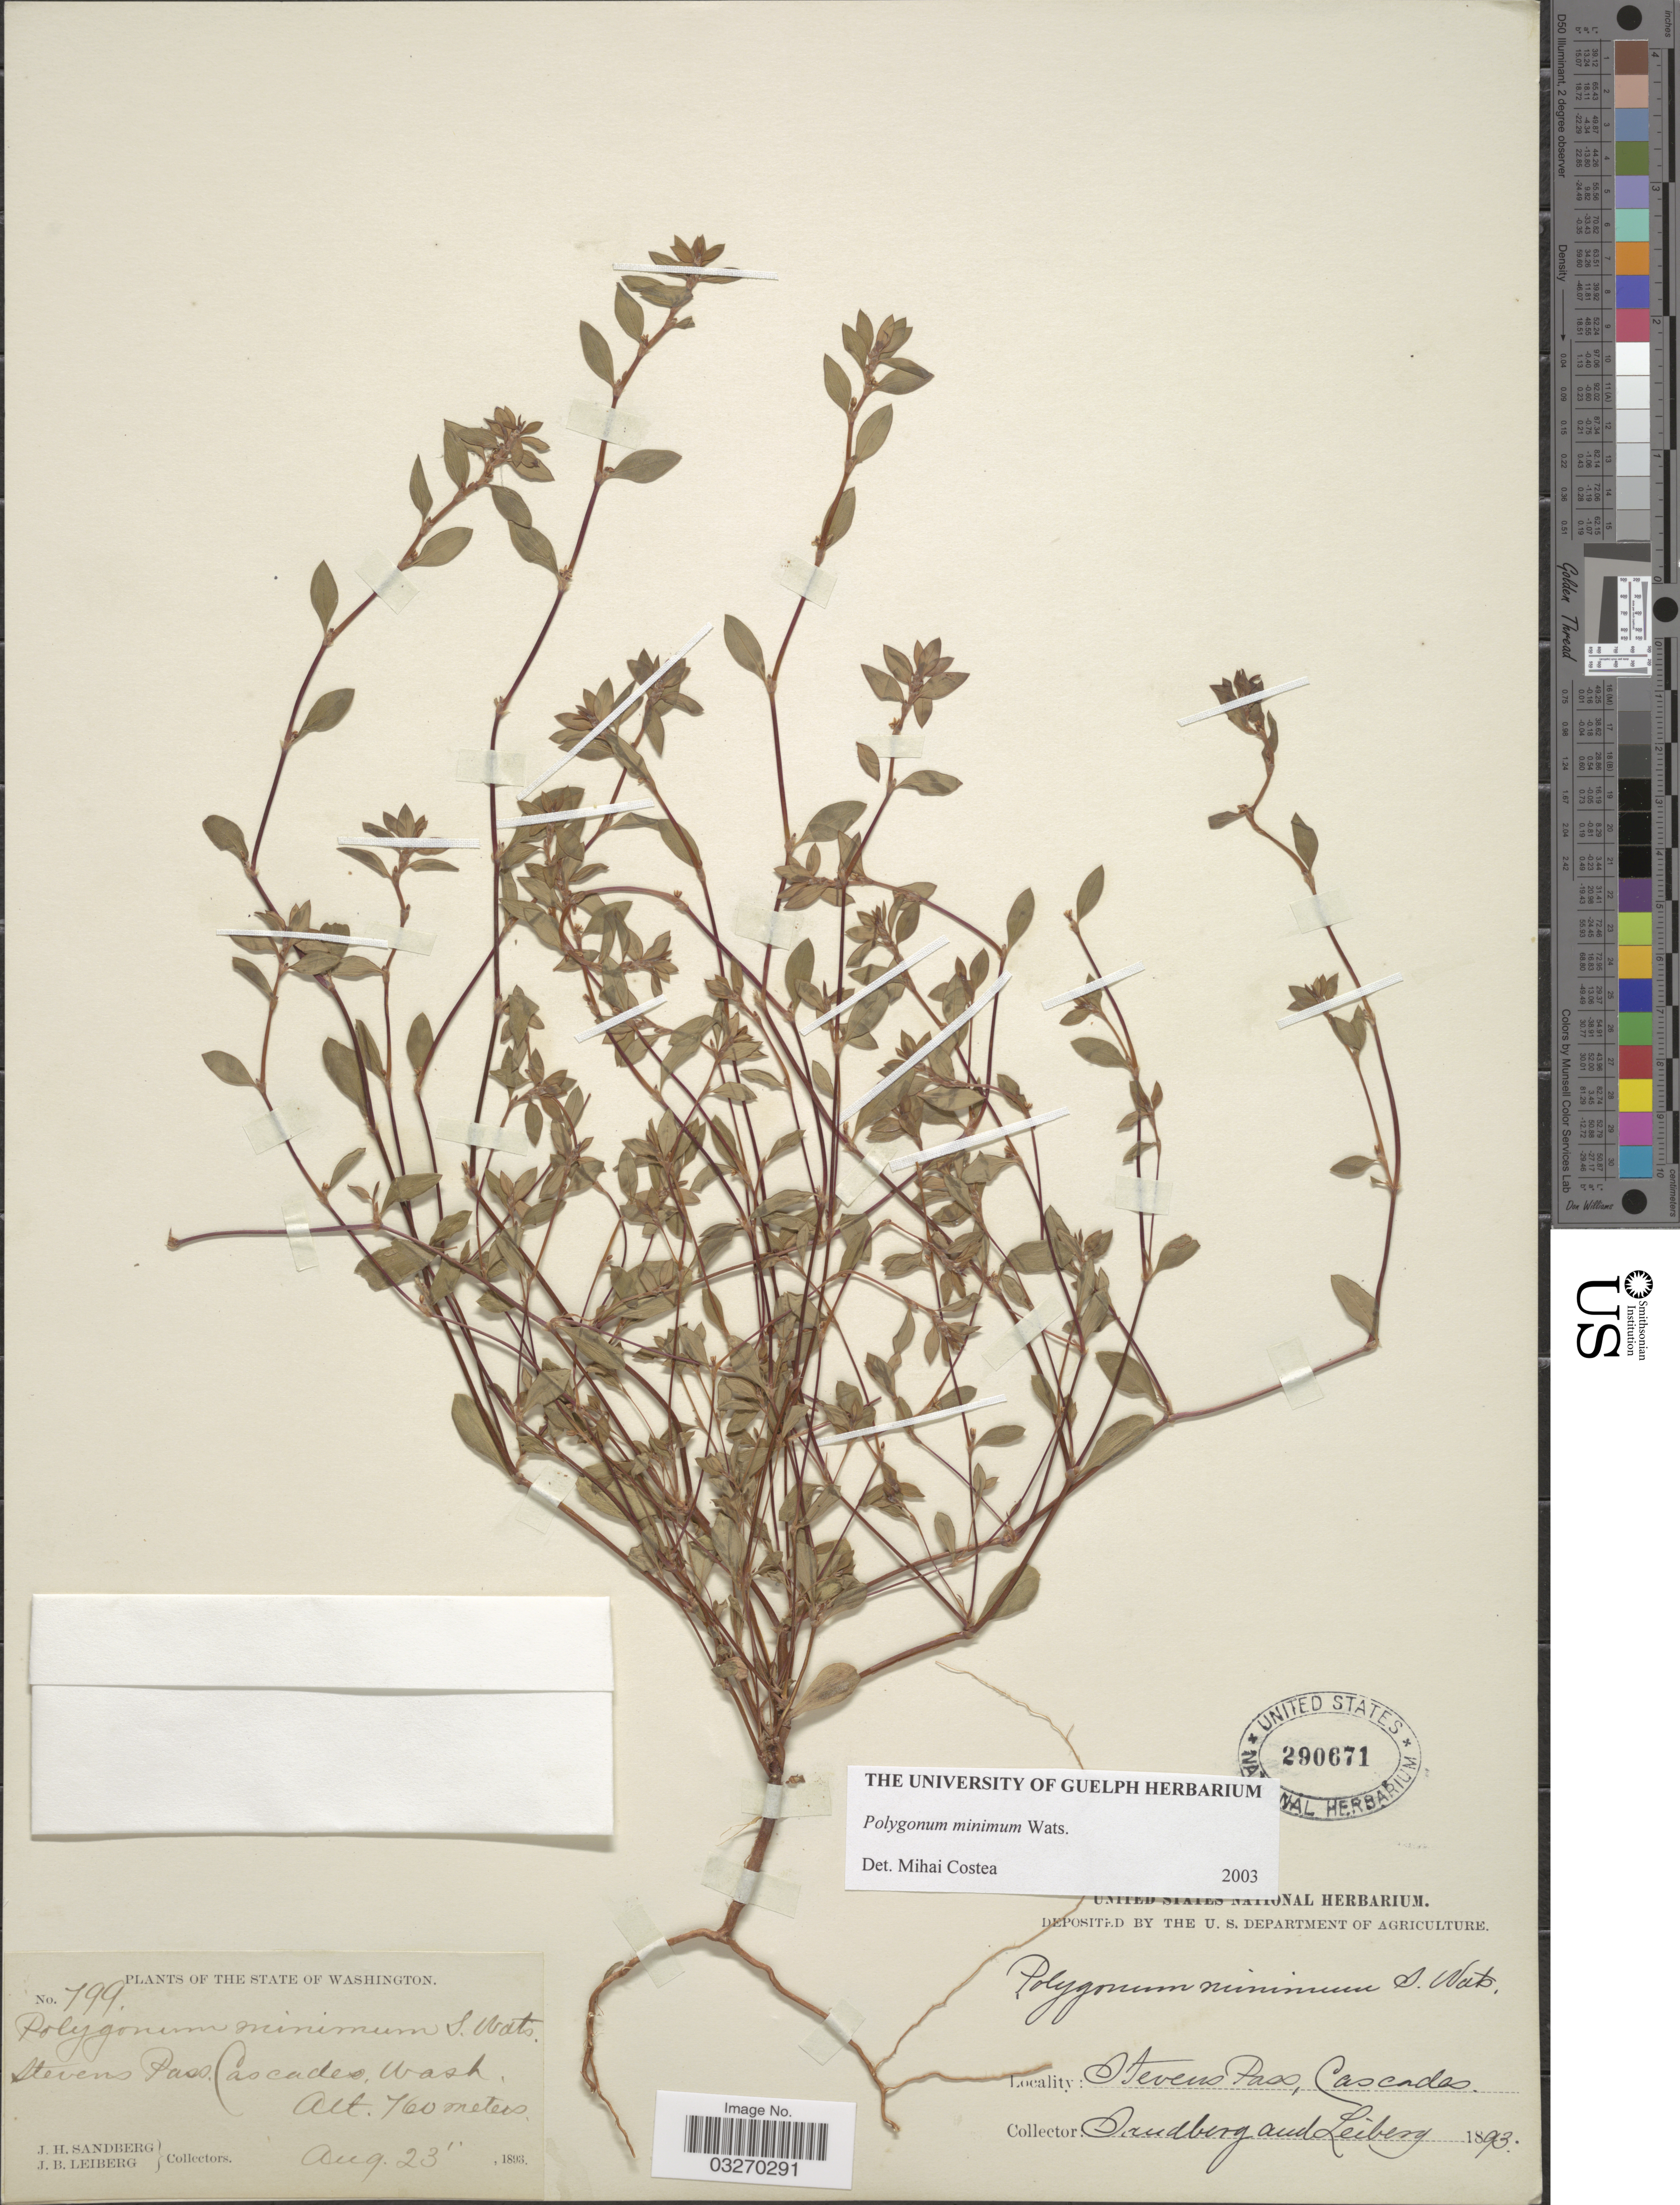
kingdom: Plantae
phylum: Tracheophyta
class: Magnoliopsida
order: Caryophyllales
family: Polygonaceae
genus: Polygonum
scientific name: Polygonum minimum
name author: S. Watson in C. King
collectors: J. H. Sandberg & J. B. Leiberg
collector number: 799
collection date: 1893-08-23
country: United States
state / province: Washington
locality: Stevens Pass, Cascades.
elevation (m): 760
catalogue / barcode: US 290671